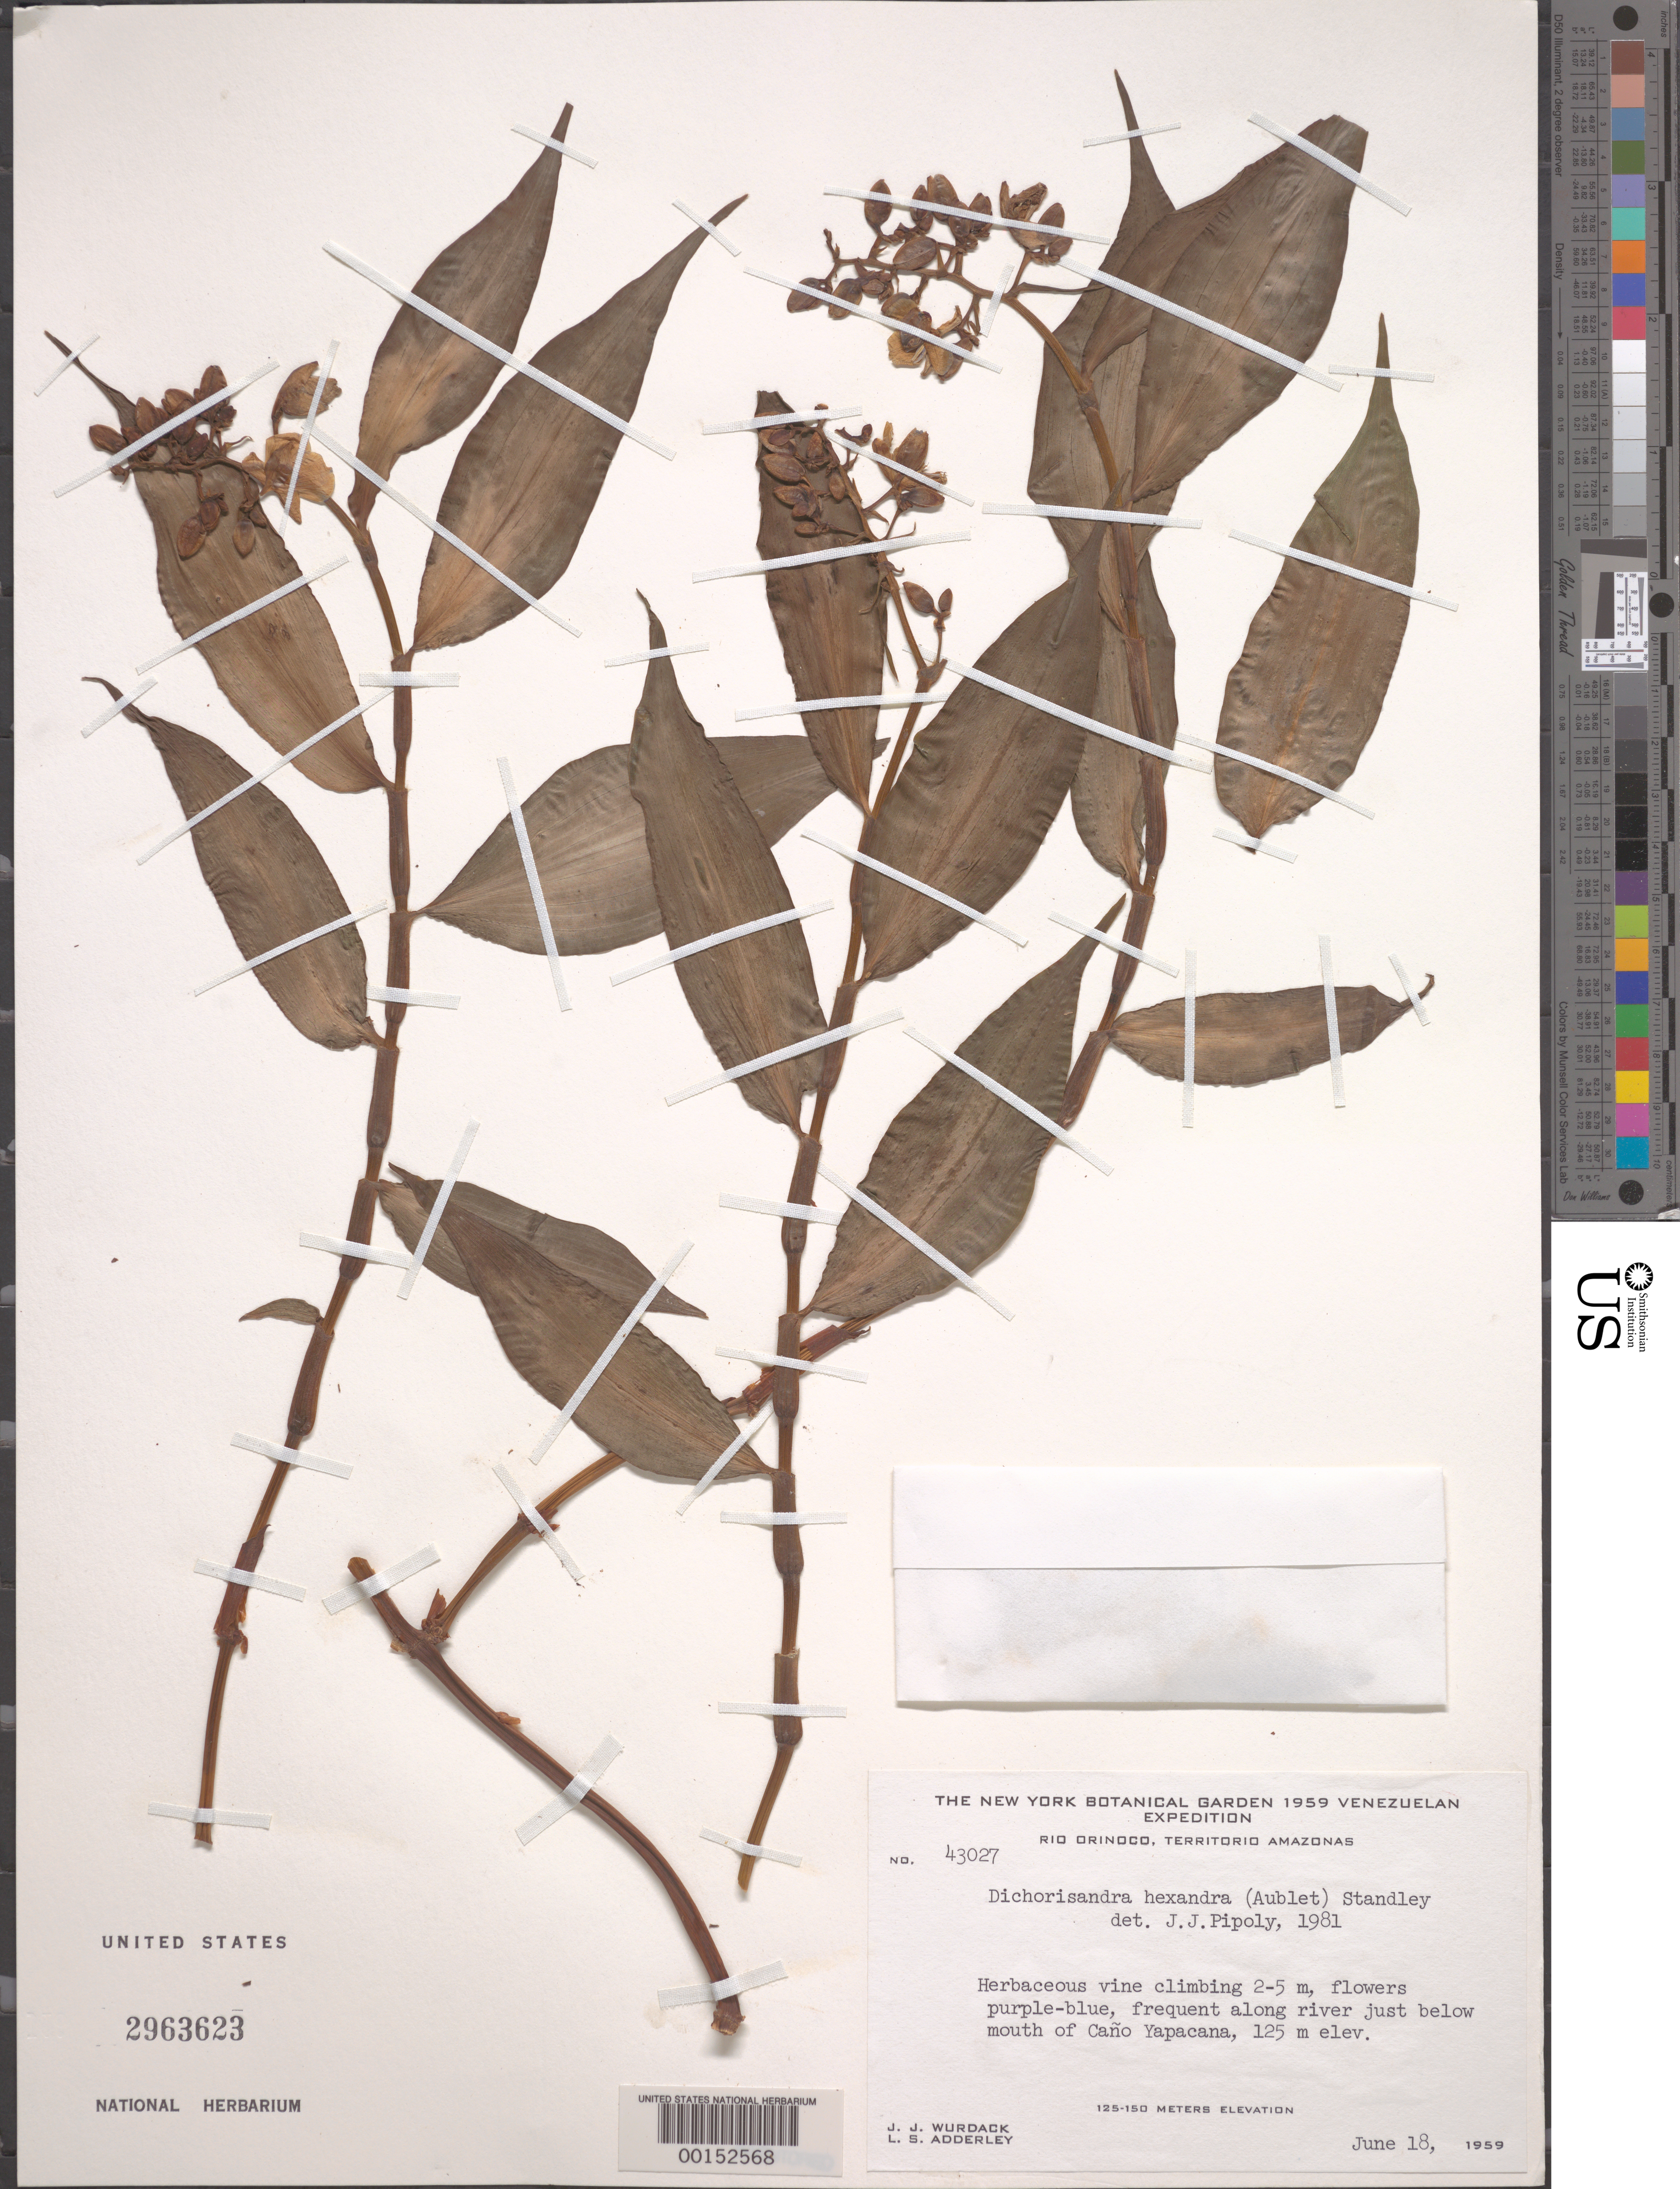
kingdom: Plantae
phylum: Tracheophyta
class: Liliopsida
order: Commelinales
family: Commelinaceae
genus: Dichorisandra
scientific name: Dichorisandra hexandra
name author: (Aubl.) Standl.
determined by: Pipoly, J. J., III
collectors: J. J. Wurdack & L. S. Adderley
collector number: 43027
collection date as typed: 18 Jun 1959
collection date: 1959-06-18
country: Venezuela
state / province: Amazonas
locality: Below mouth of cano yapacana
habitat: Riverbank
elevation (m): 125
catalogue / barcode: US 2963623